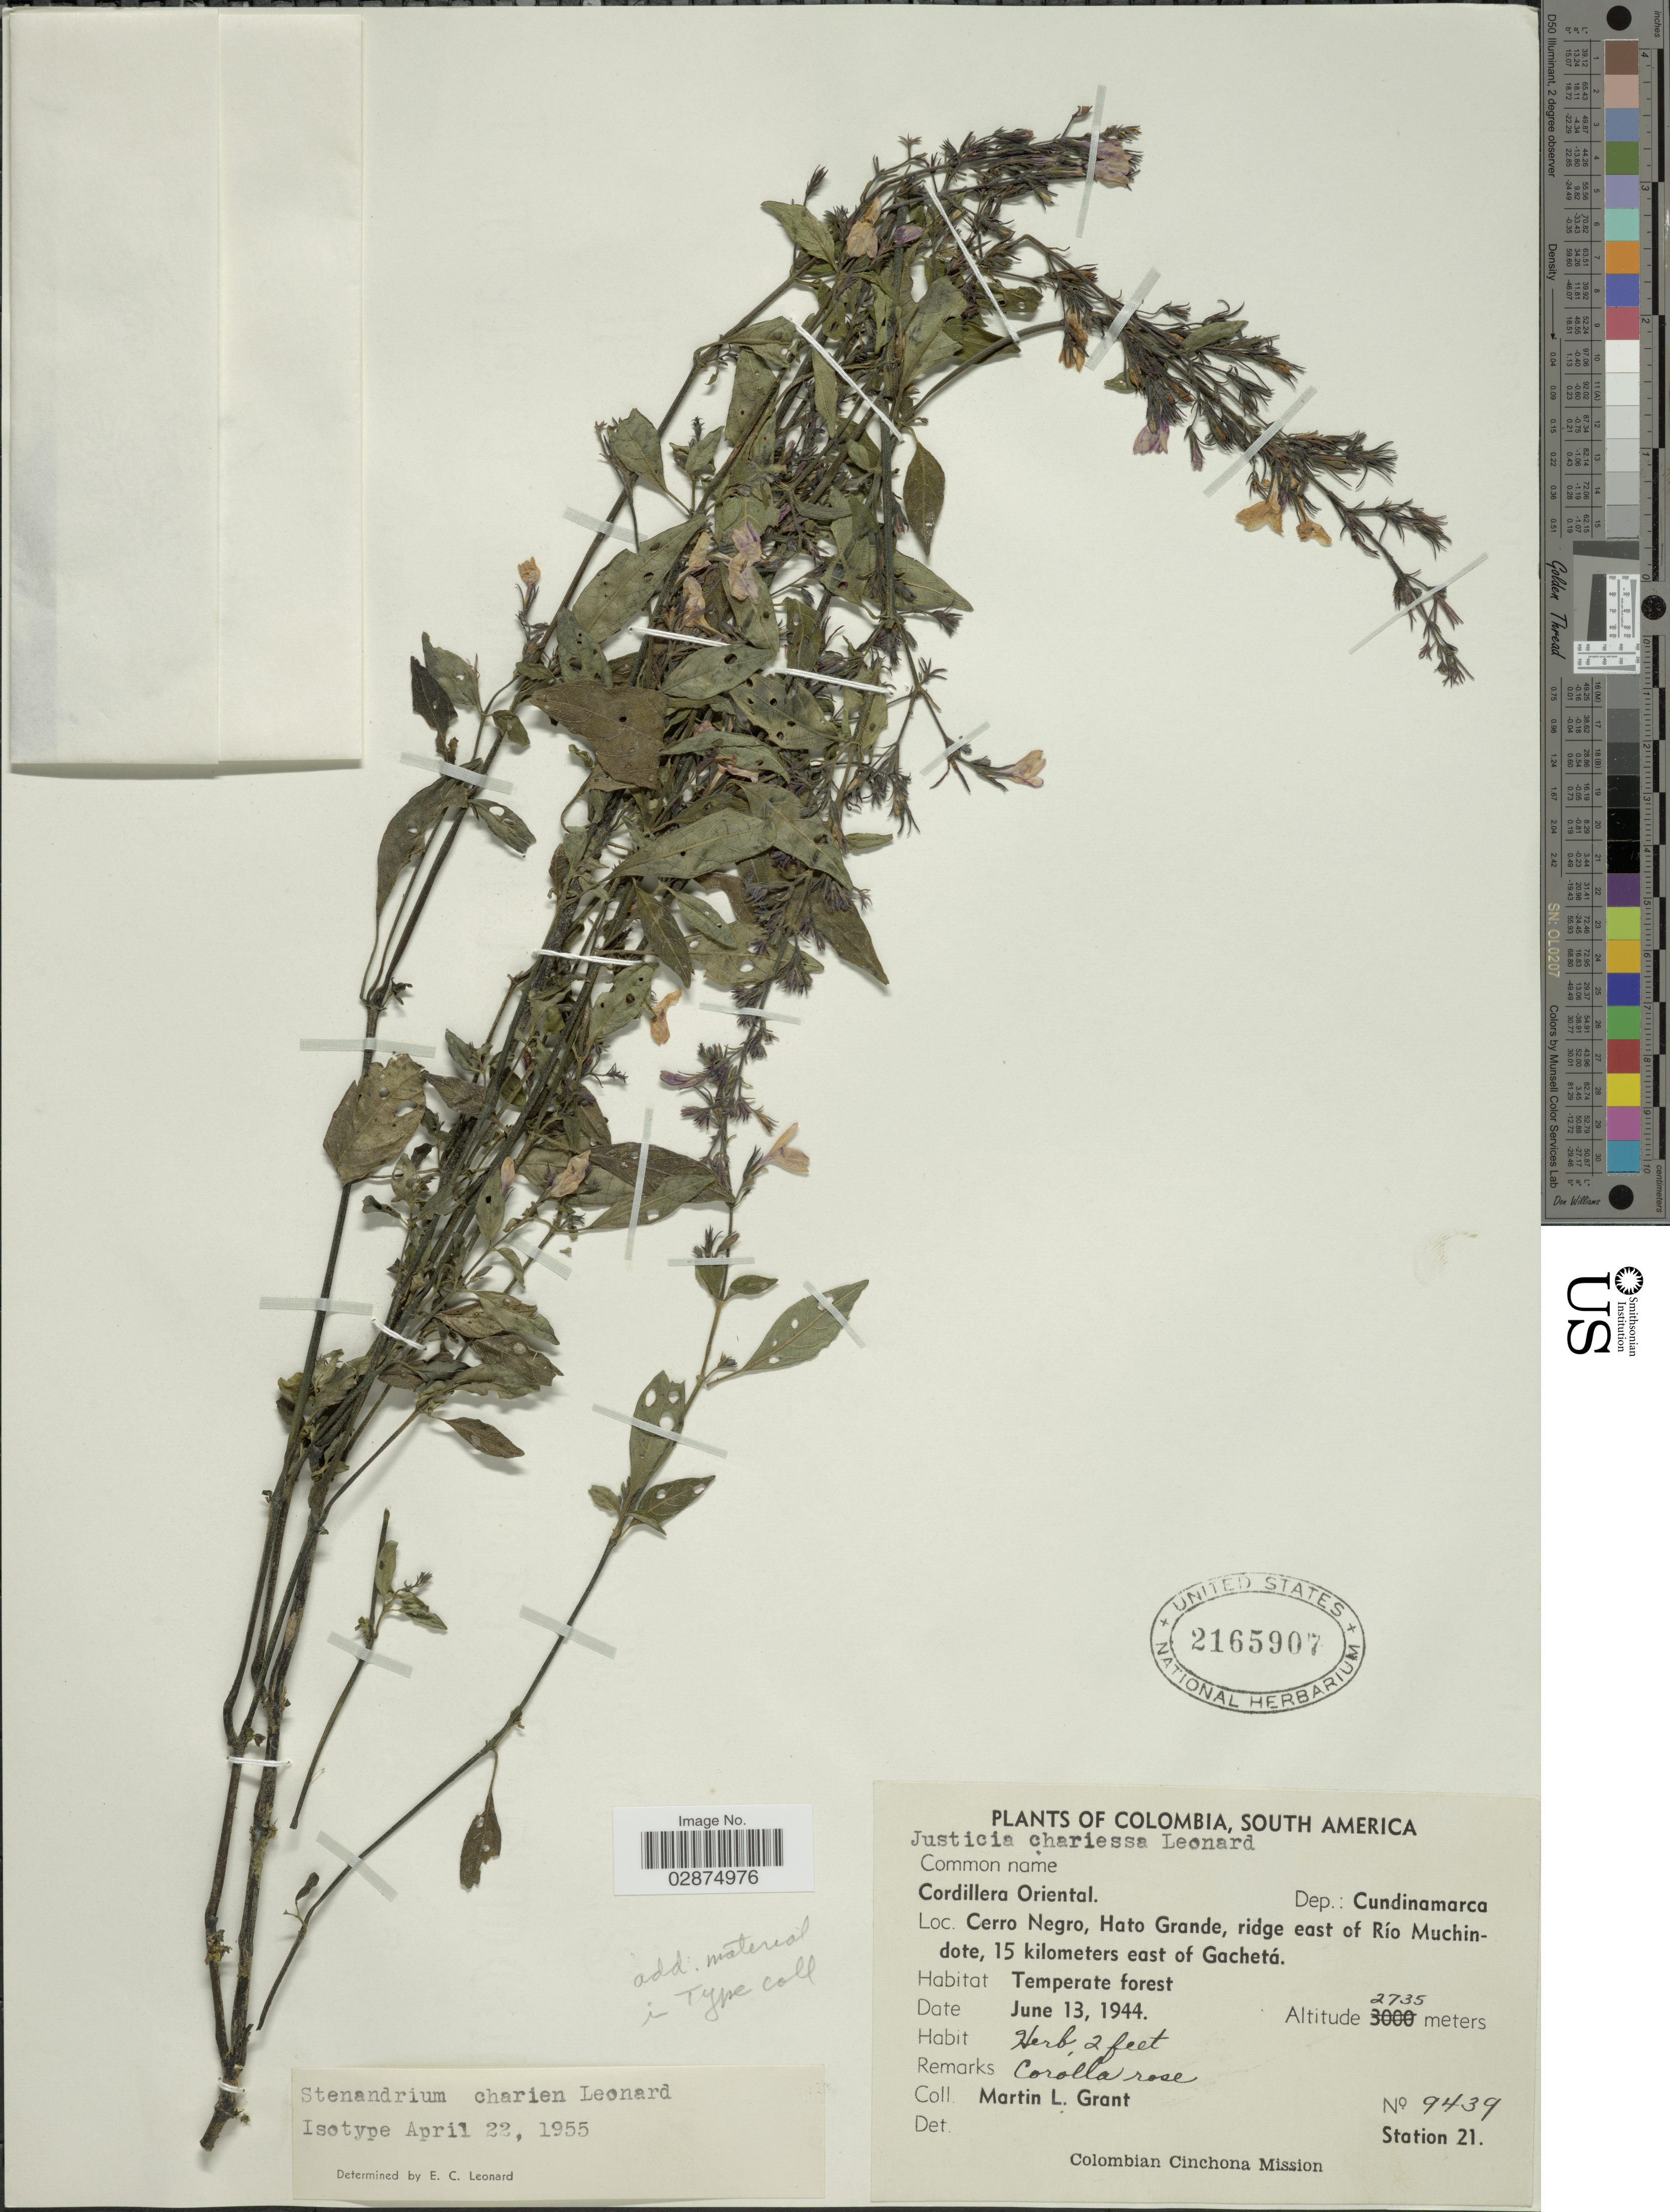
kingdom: Plantae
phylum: Tracheophyta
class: Magnoliopsida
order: Lamiales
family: Acanthaceae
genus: Habracanthus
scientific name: Habracanthus charien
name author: Leonard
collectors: M. L. Grant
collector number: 9439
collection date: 1944-06-13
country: Colombia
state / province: Cundinamarca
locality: Cordillera Oriental. Dep.: Cundinamarca. Cerro Negro, Hato Grande, ridge east of Río Muchindote, 15 kilometers east of Gachetá.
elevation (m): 2735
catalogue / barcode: US 2165907